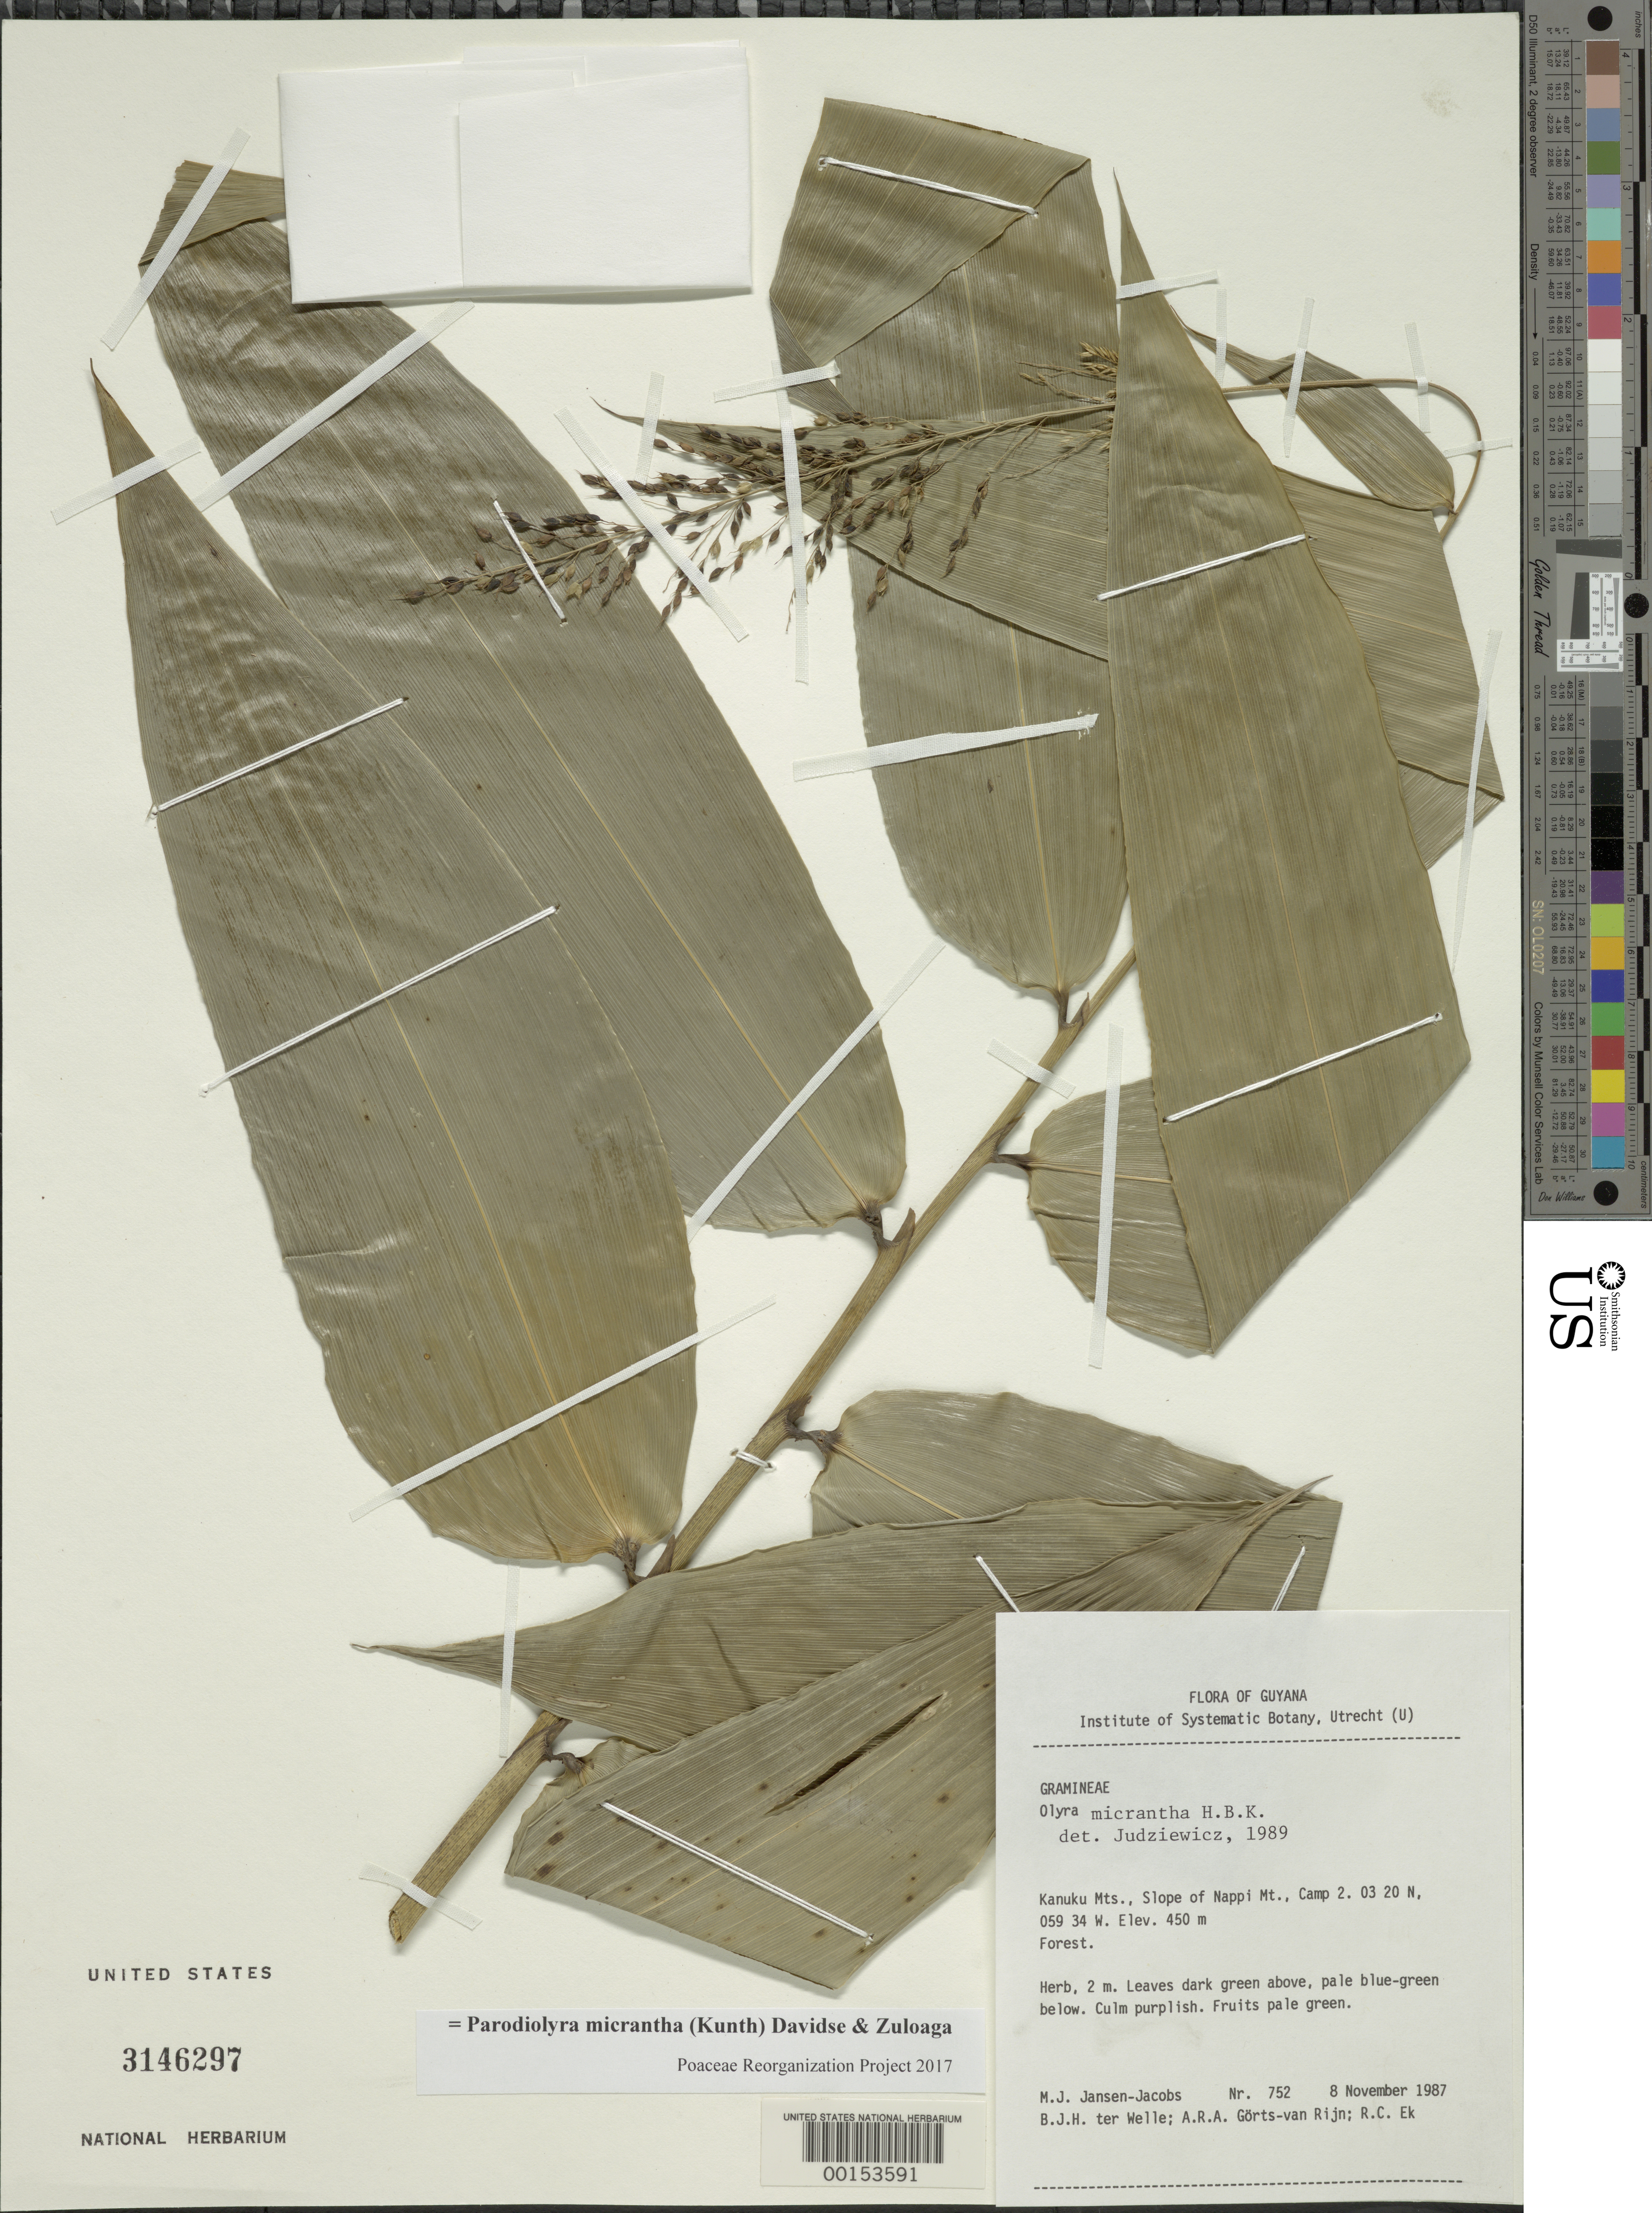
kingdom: Plantae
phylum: Tracheophyta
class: Liliopsida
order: Poales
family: Poaceae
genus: Parodiolyra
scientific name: Parodiolyra micrantha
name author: (Kunth) Davidse & Zuloaga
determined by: Poaceae Reorganization Project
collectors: M. J. Jansen-Jacobs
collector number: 752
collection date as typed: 08 Nov 1987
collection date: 1987-11-08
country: Guyana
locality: Kanuku mountains, slope of nappi mountain, camp 2, forest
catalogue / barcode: US 3146297